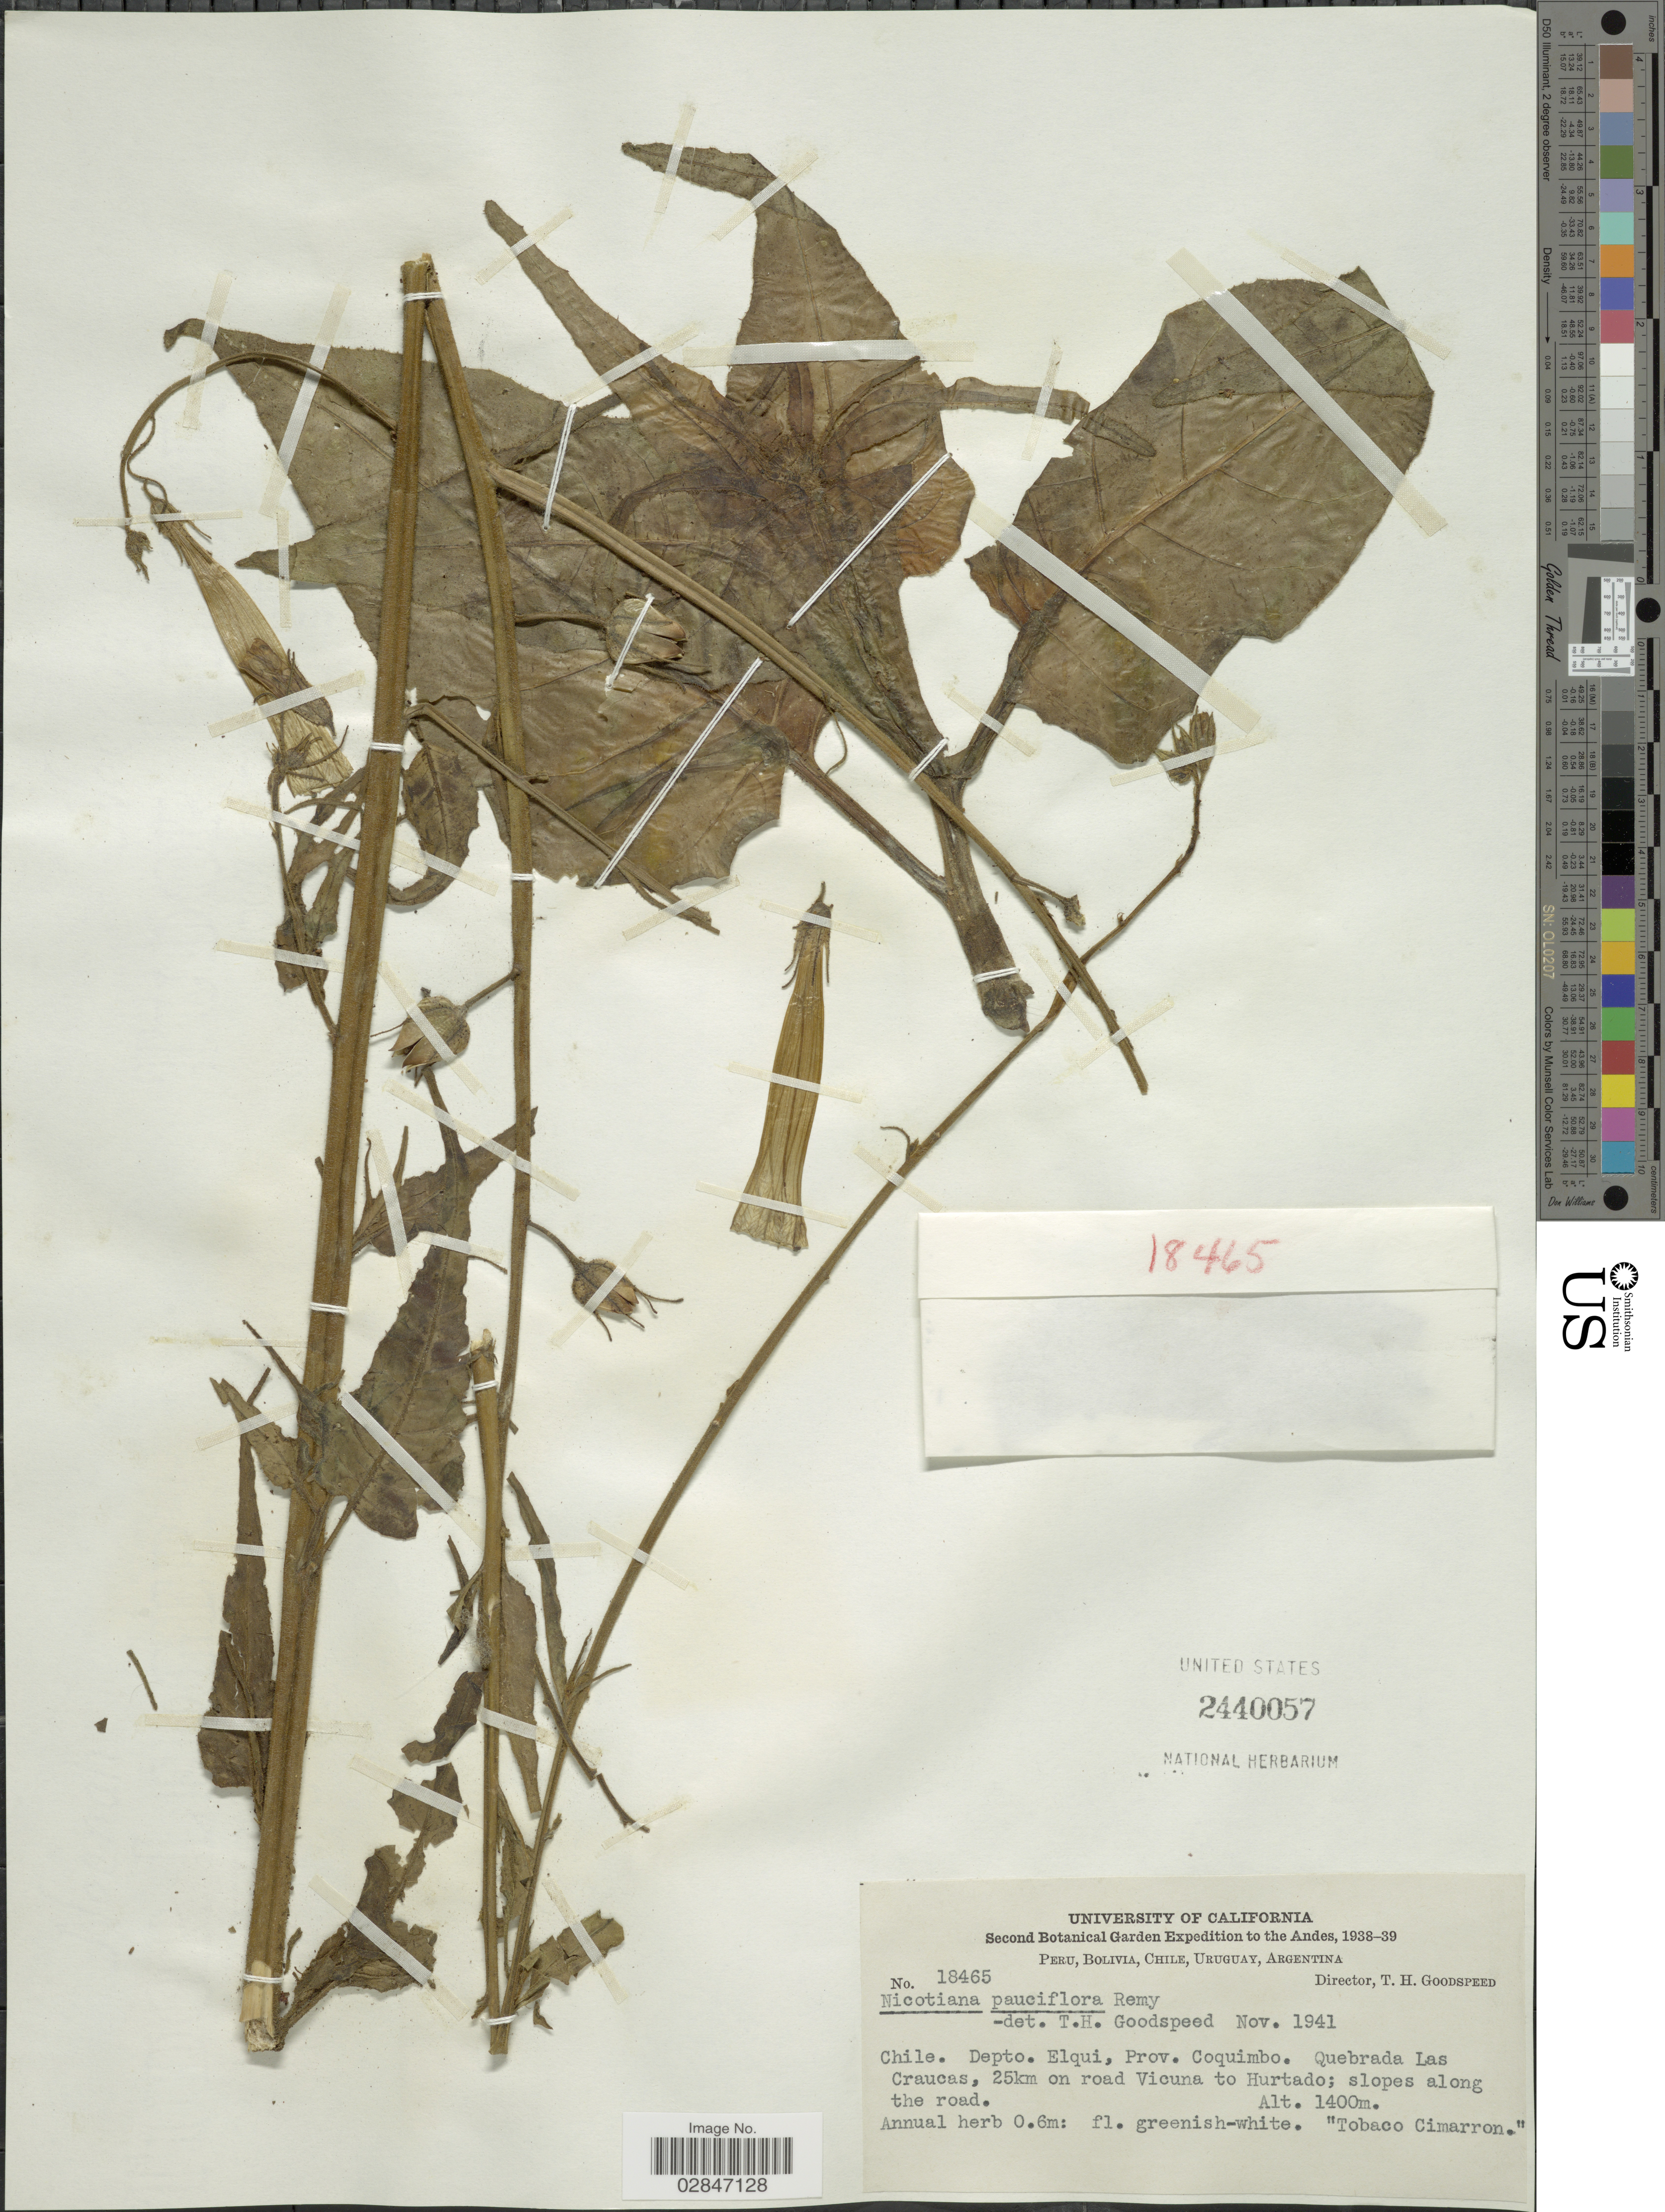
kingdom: Plantae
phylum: Tracheophyta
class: Magnoliopsida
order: Solanales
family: Solanaceae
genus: Nicotiana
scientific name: Nicotiana pauciflora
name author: J. Rémy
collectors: T. Goodspeed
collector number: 18465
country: Chile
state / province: Coquimbo (IV)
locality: Depto. Elqui, Prov. Coquimbo, Quebrada Las Craucas, 25km on road Vicuna to Hurtado; slopes along the road, The Andes.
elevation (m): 1400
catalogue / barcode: US 2440057